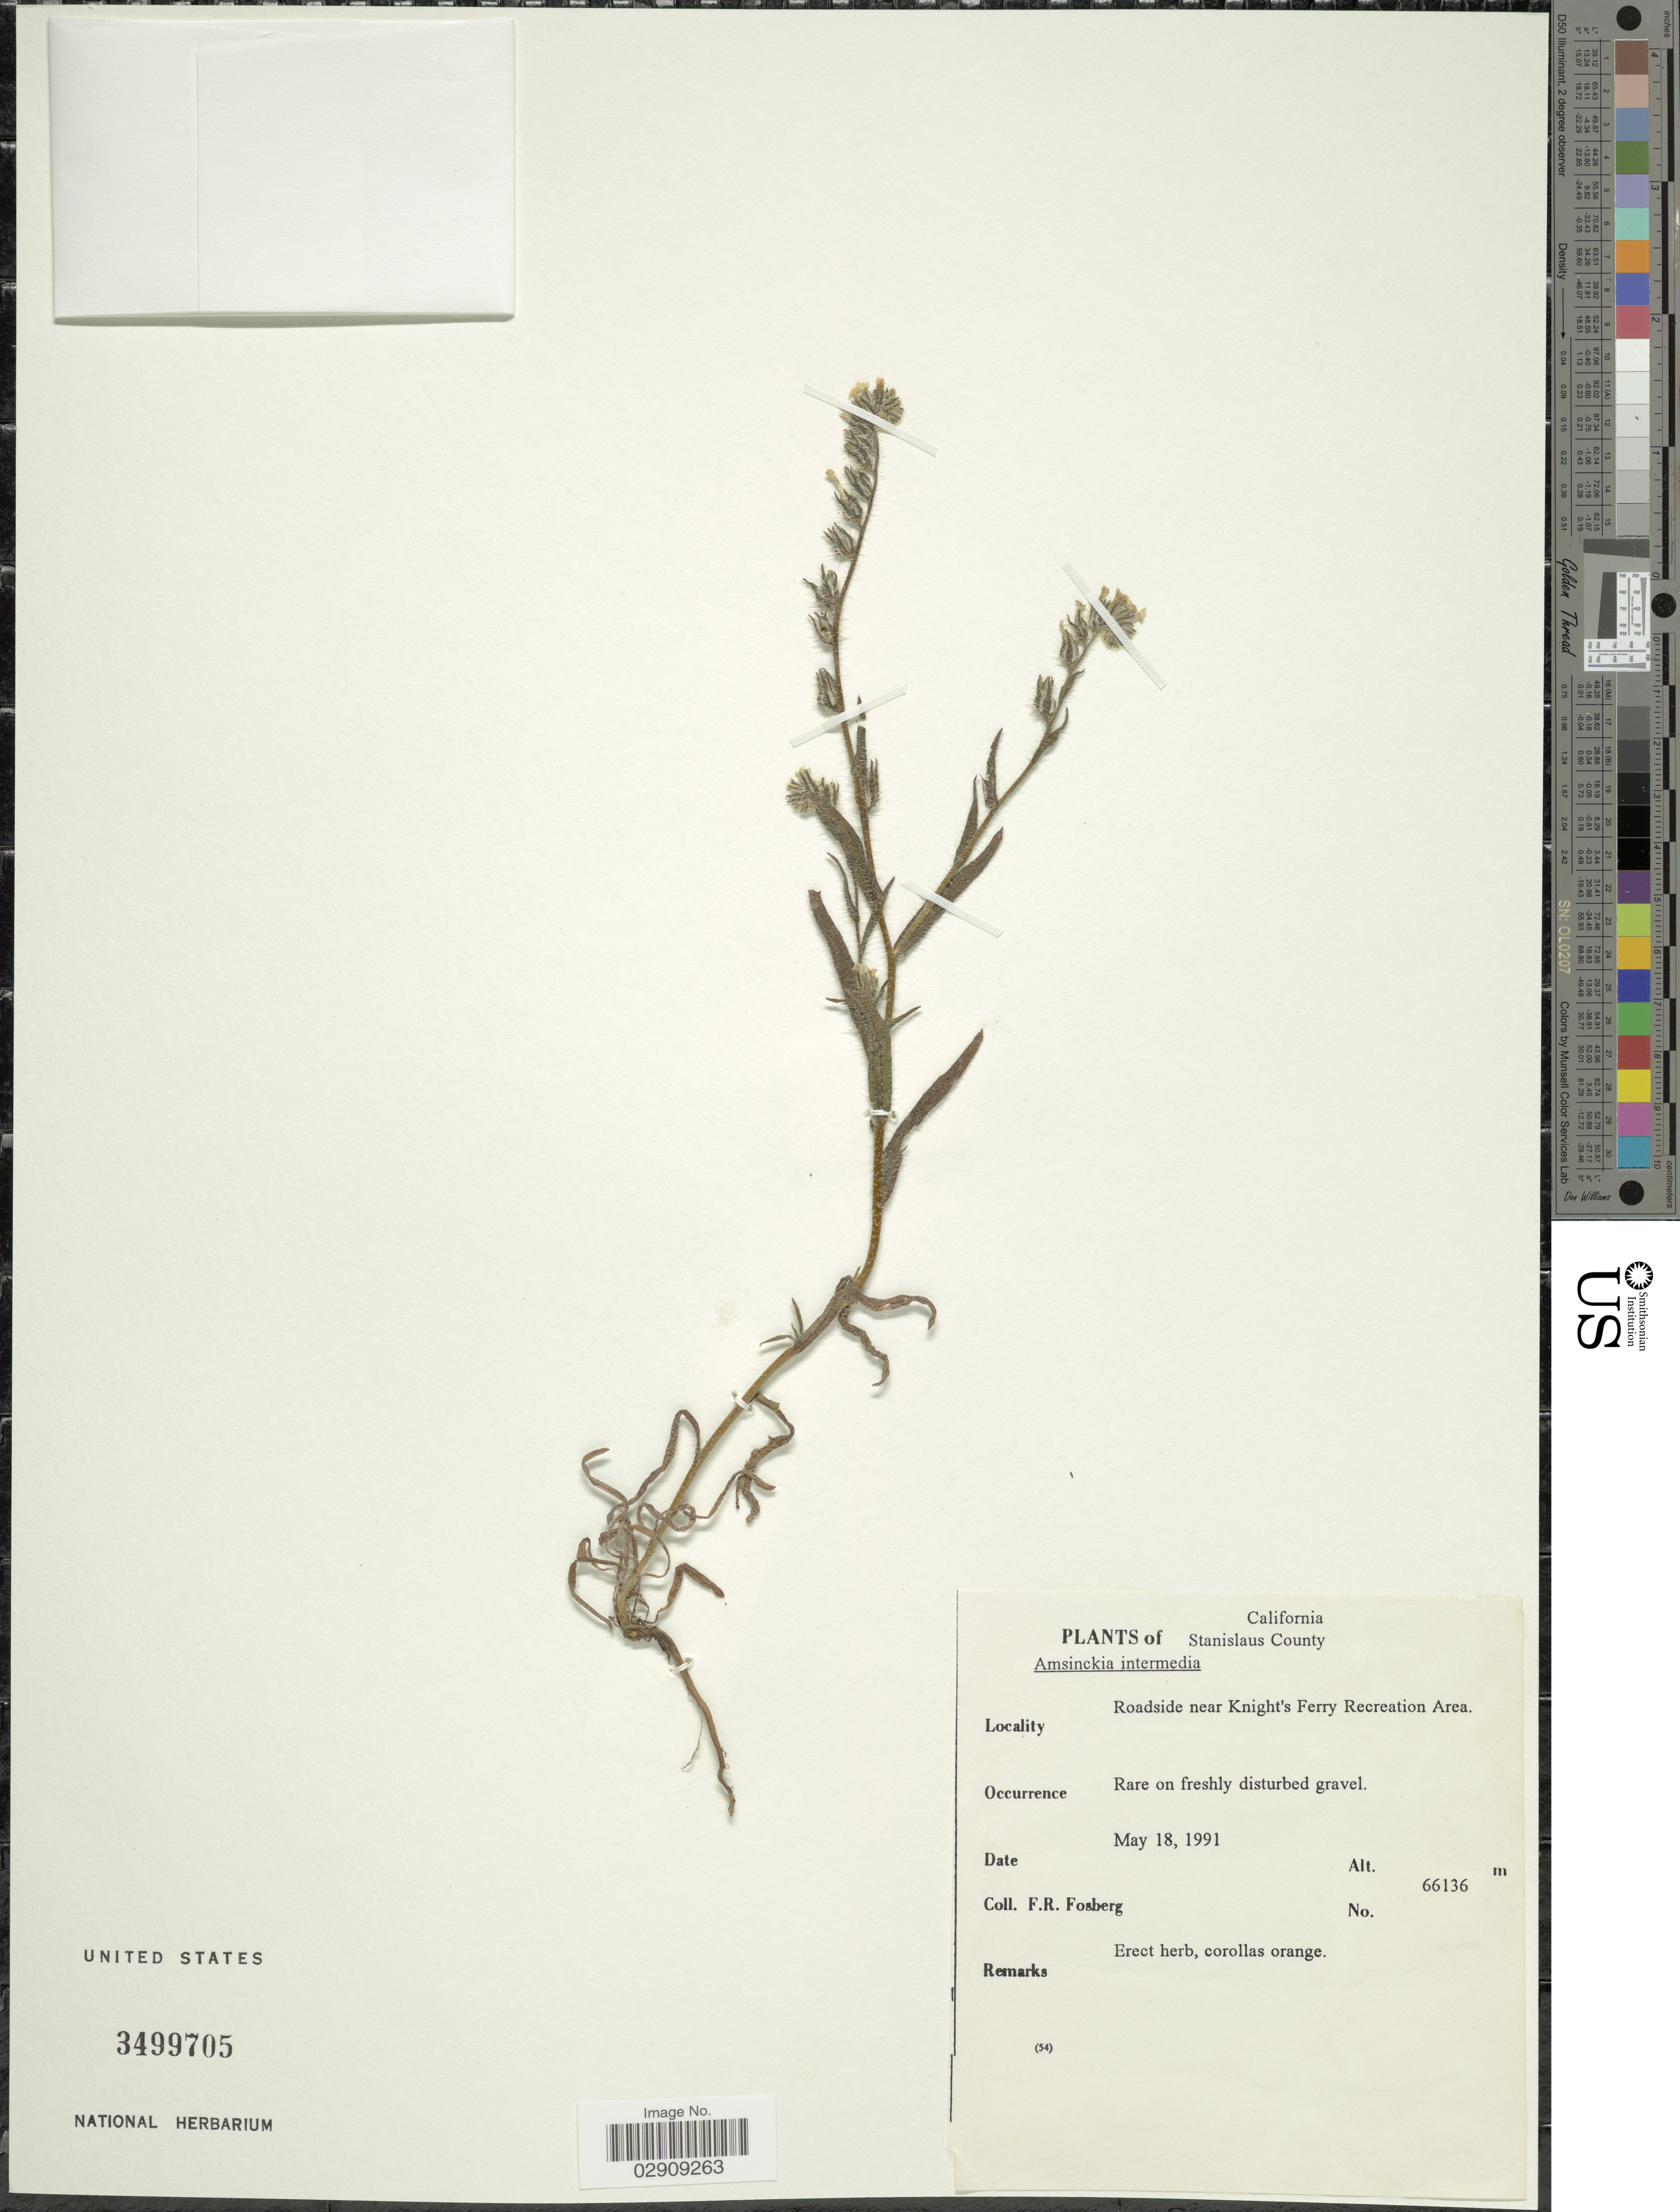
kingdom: Plantae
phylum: Tracheophyta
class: Magnoliopsida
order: Boraginales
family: Boraginaceae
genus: Amsinckia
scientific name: Amsinckia menziesii var. intermedia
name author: (Fisch. & C.A. Mey.) Ganders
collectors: F. R. Fosberg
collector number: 66136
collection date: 1991-05-18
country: United States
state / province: California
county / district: Stanislaus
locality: Stanislaus County. Roadside near Knight's Ferry Recreation Area.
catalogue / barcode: US 3499705